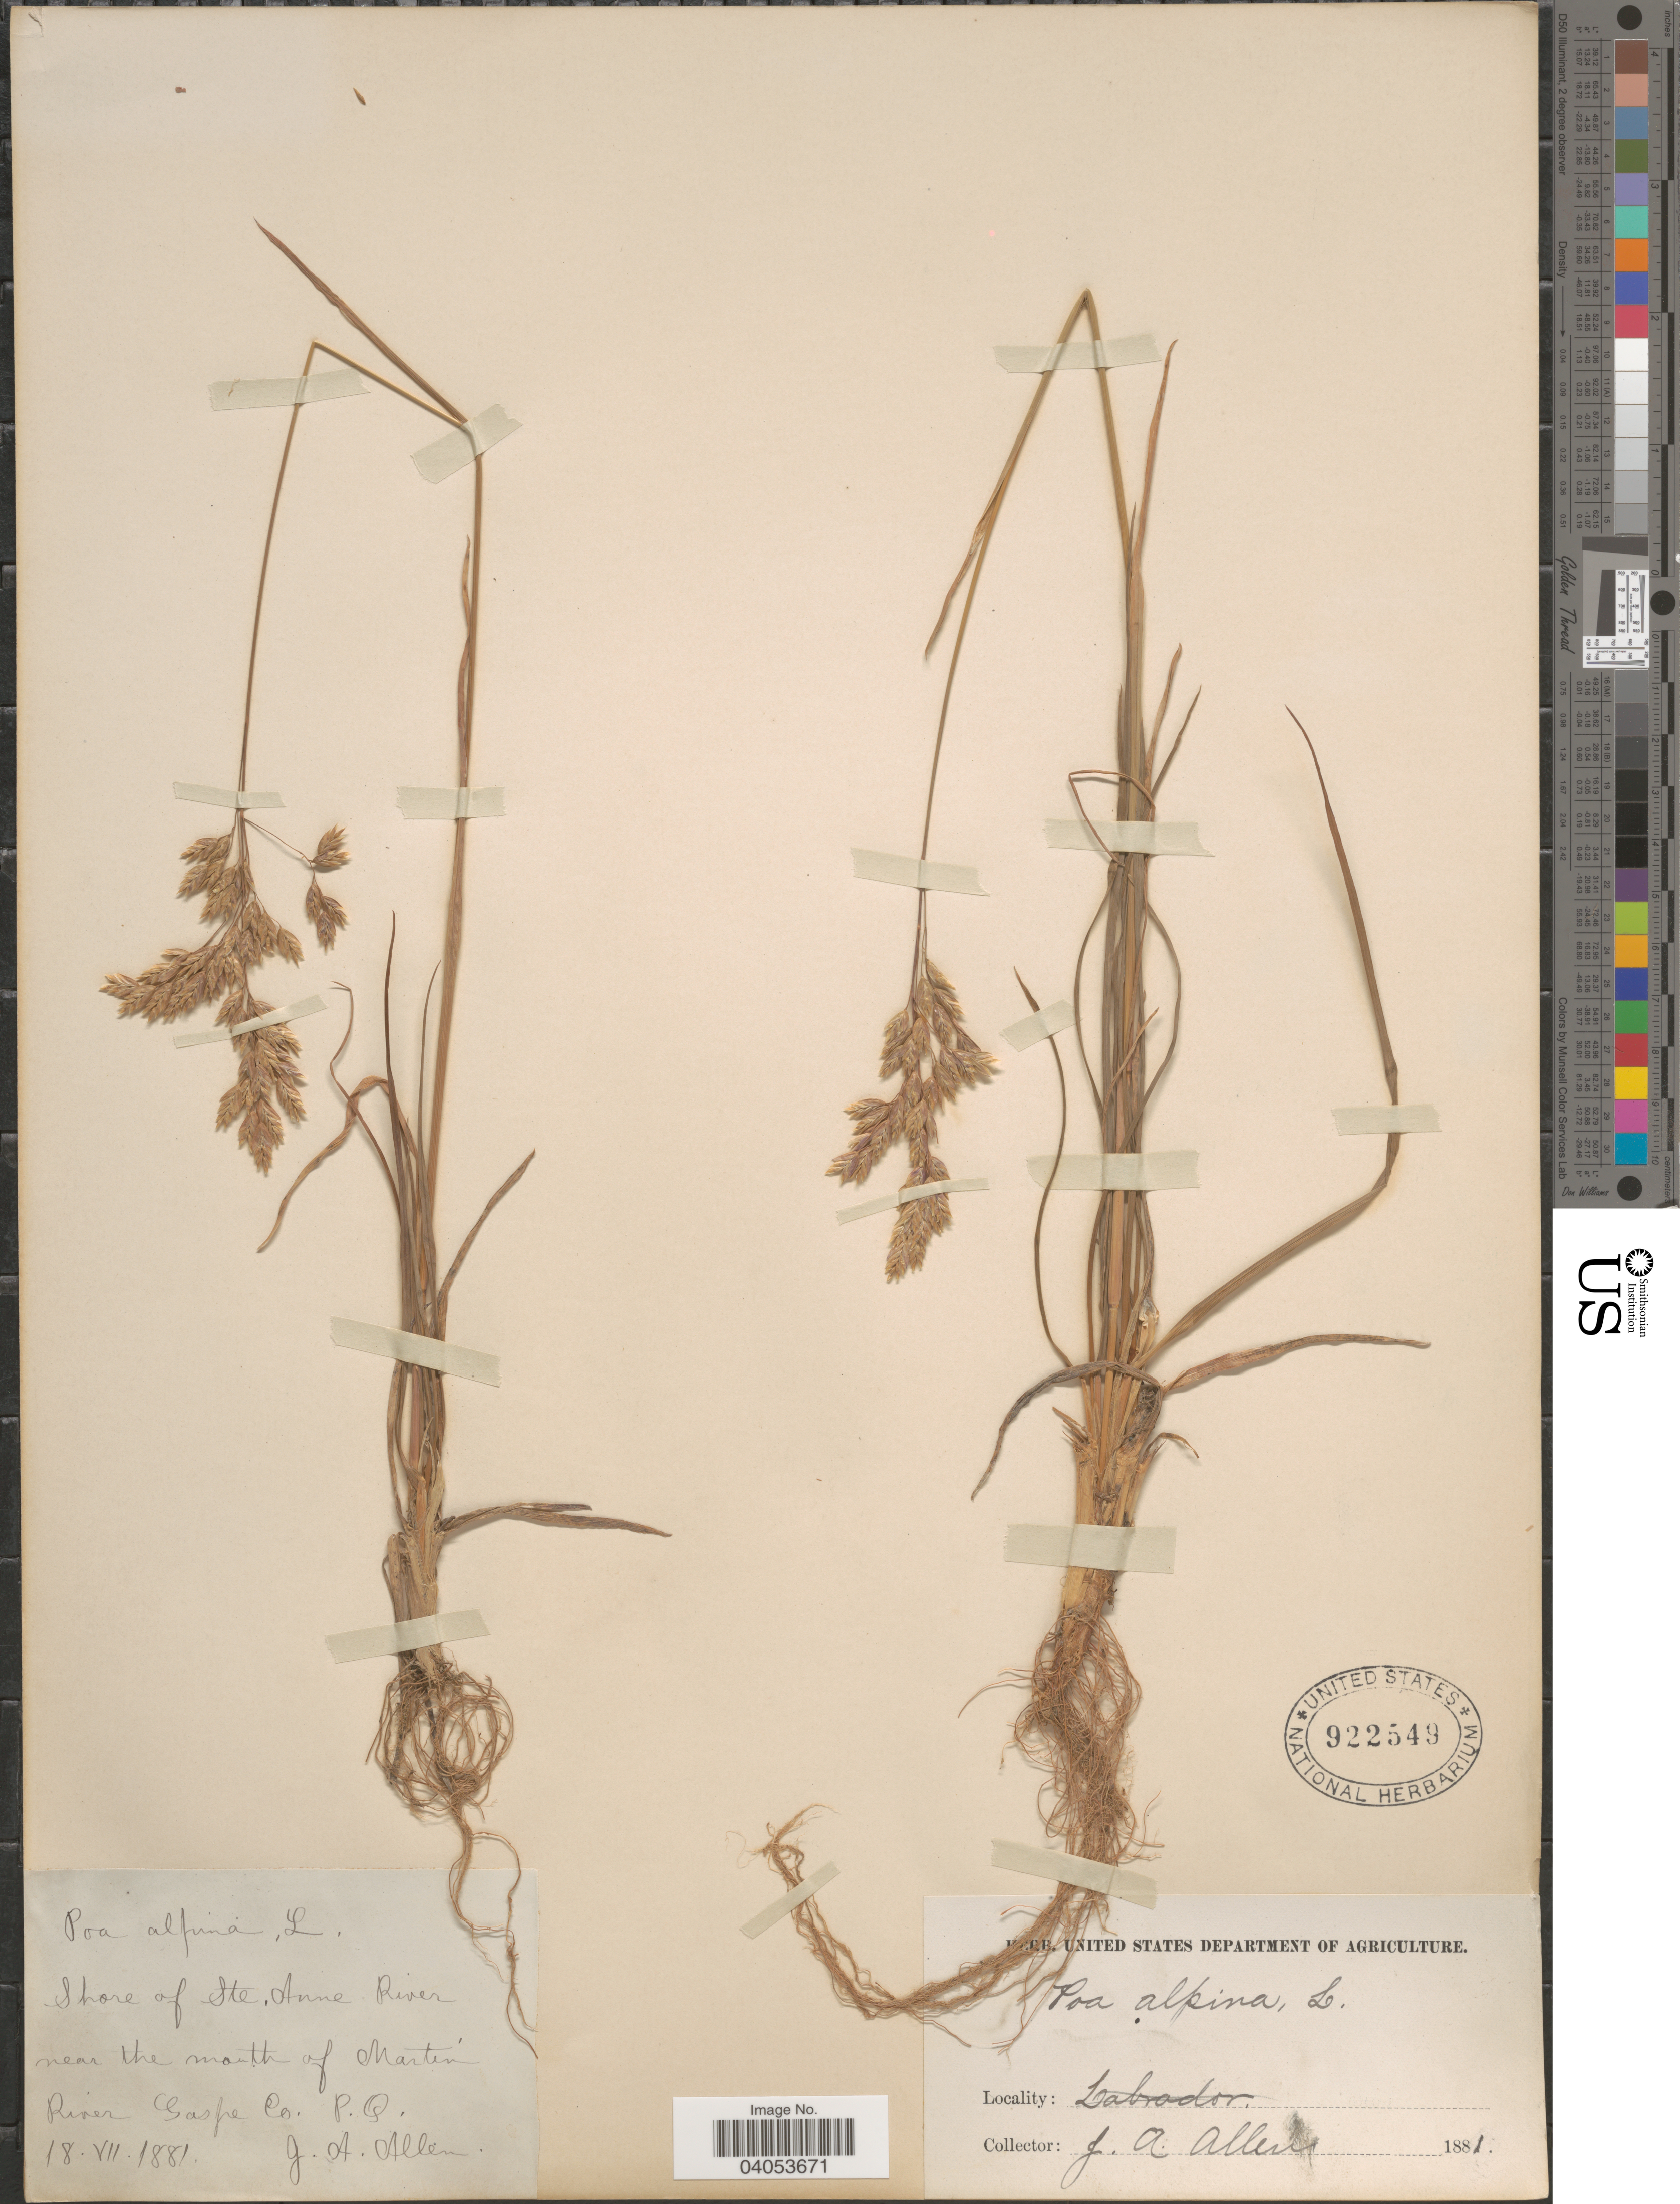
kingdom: Plantae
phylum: Tracheophyta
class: Liliopsida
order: Poales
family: Poaceae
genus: Poa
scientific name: Poa alpina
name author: L.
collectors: J. Allen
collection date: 1881-07-18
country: Canada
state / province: Quebec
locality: Shore of Ste. Anne River near the mouth of Martin River Gaspe Co.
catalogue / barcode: US 922549